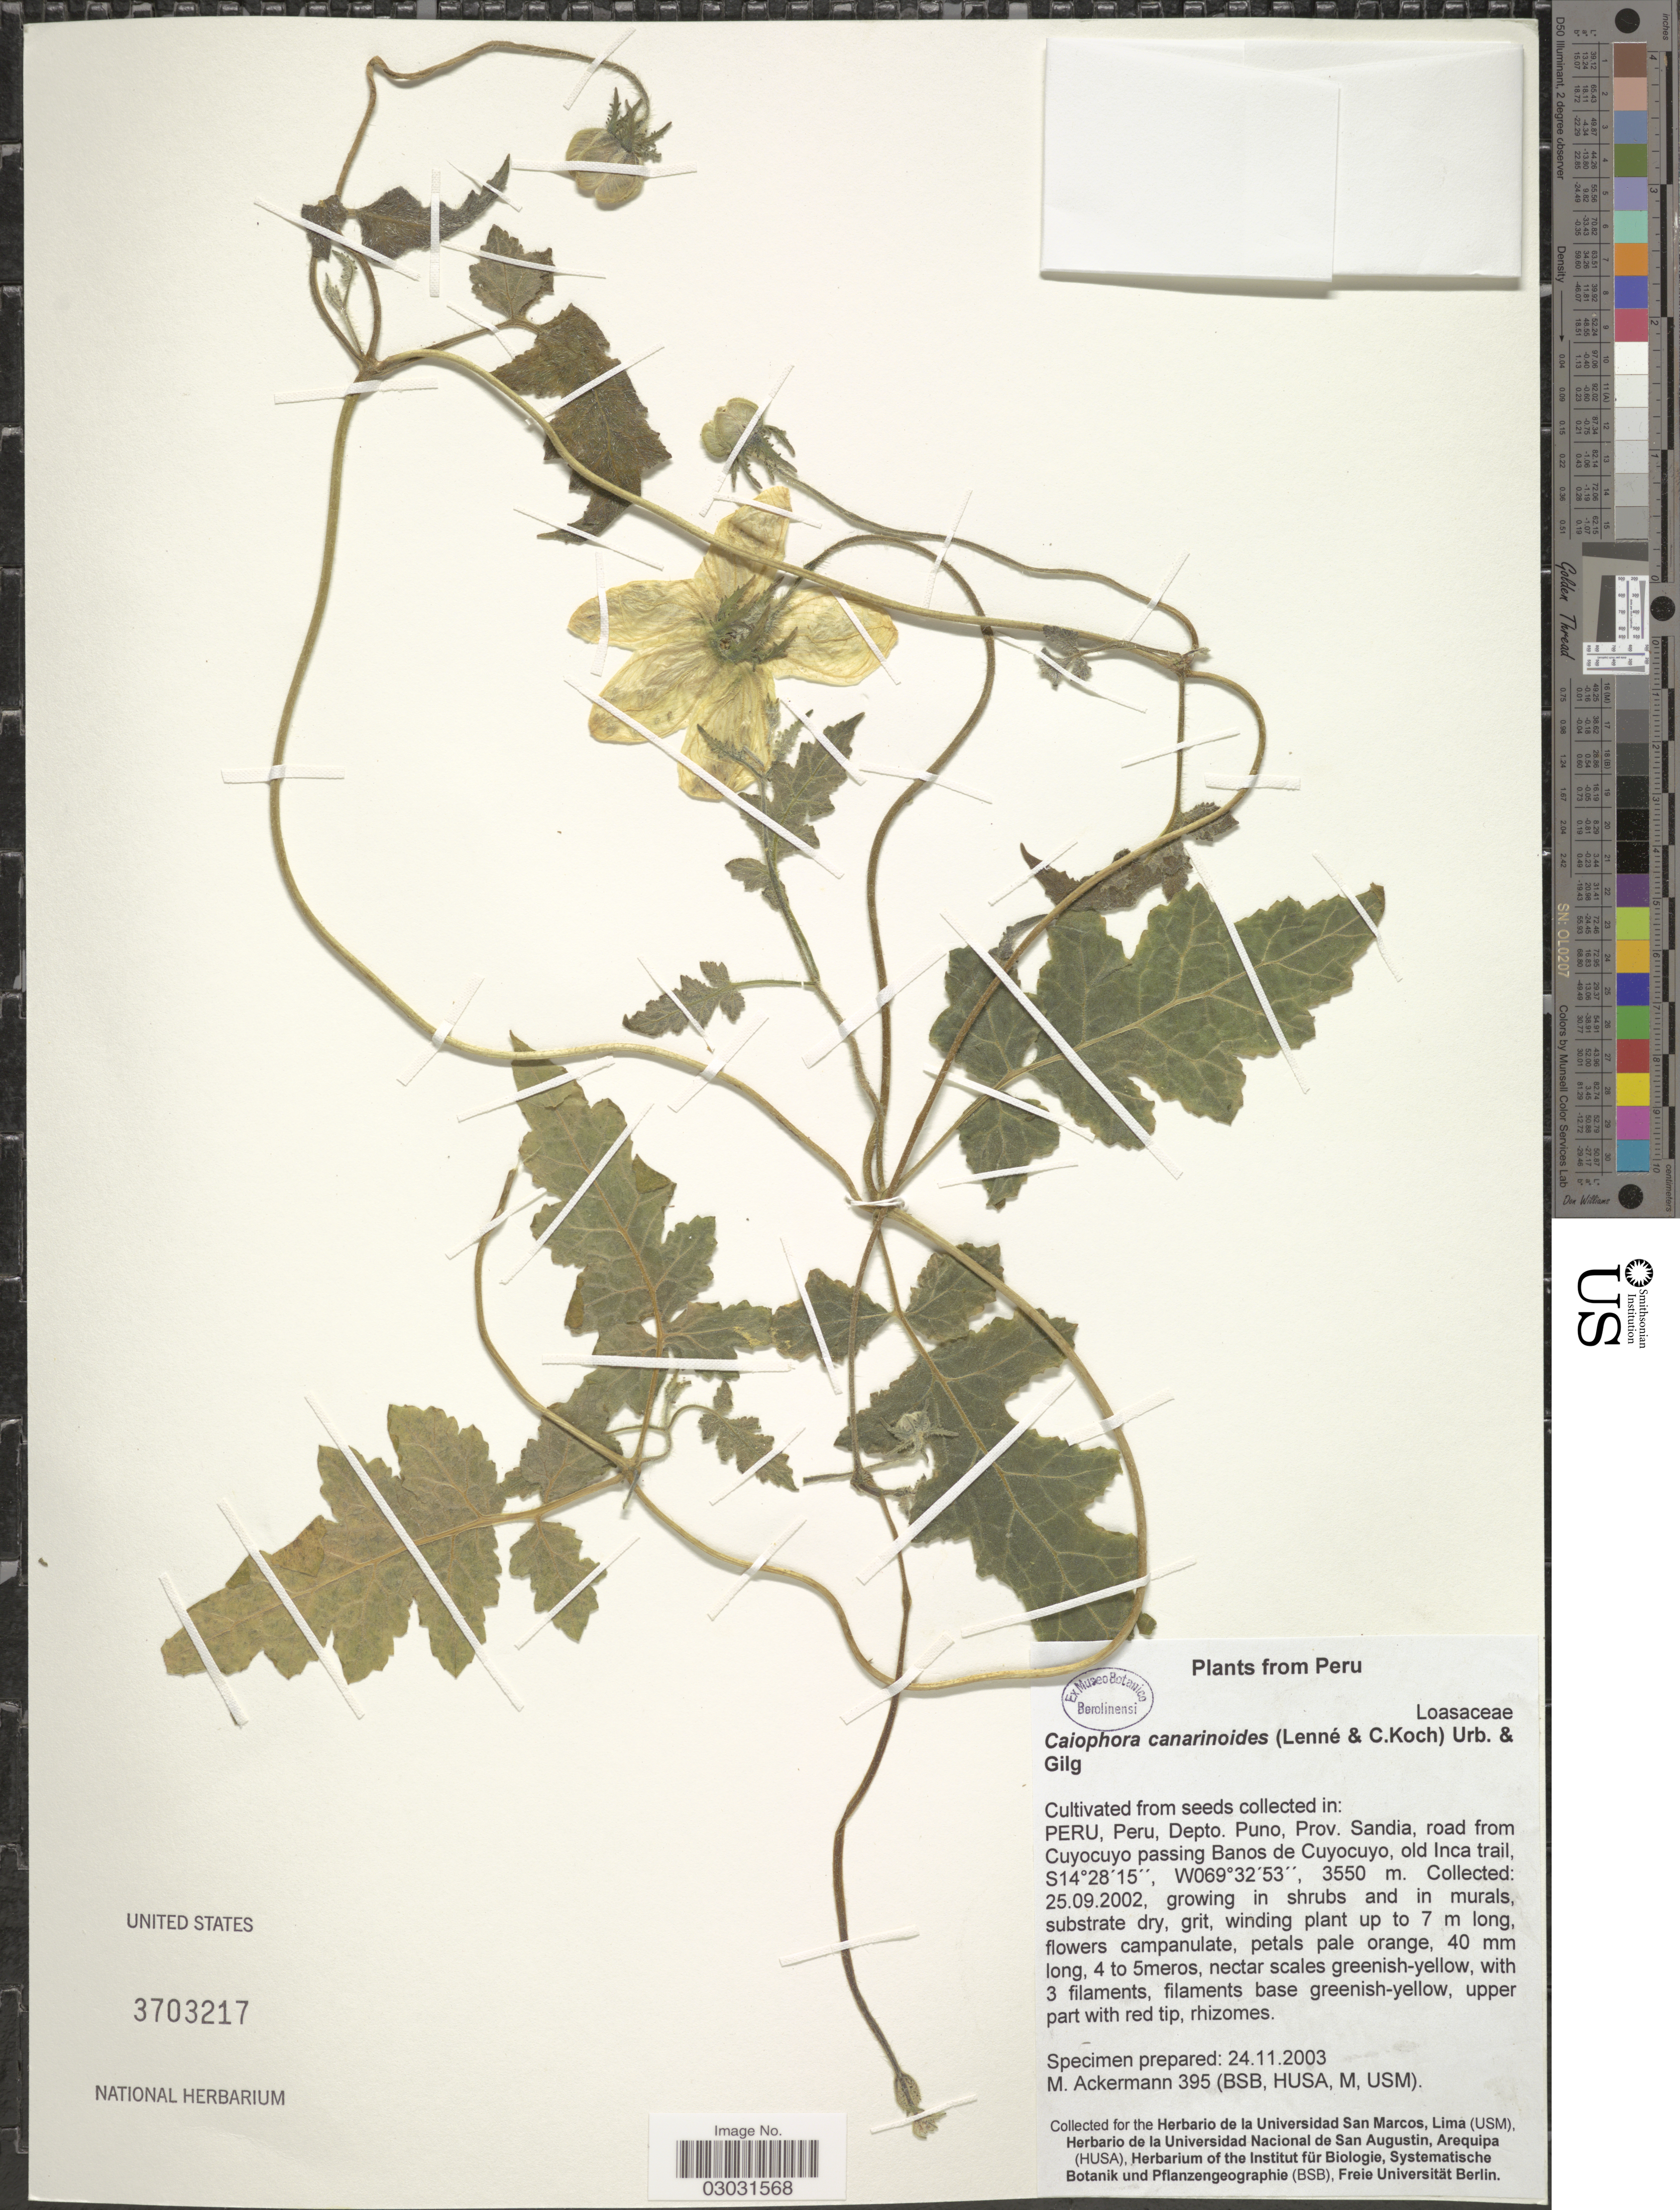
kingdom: Plantae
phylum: Tracheophyta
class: Magnoliopsida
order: Cornales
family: Loasaceae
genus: Caiophora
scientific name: Caiophora canarinoides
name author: (Lenné & K. Koch) Urb. & Gilg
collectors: M. Ackermann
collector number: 395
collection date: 2003-11-24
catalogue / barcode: US 3703217